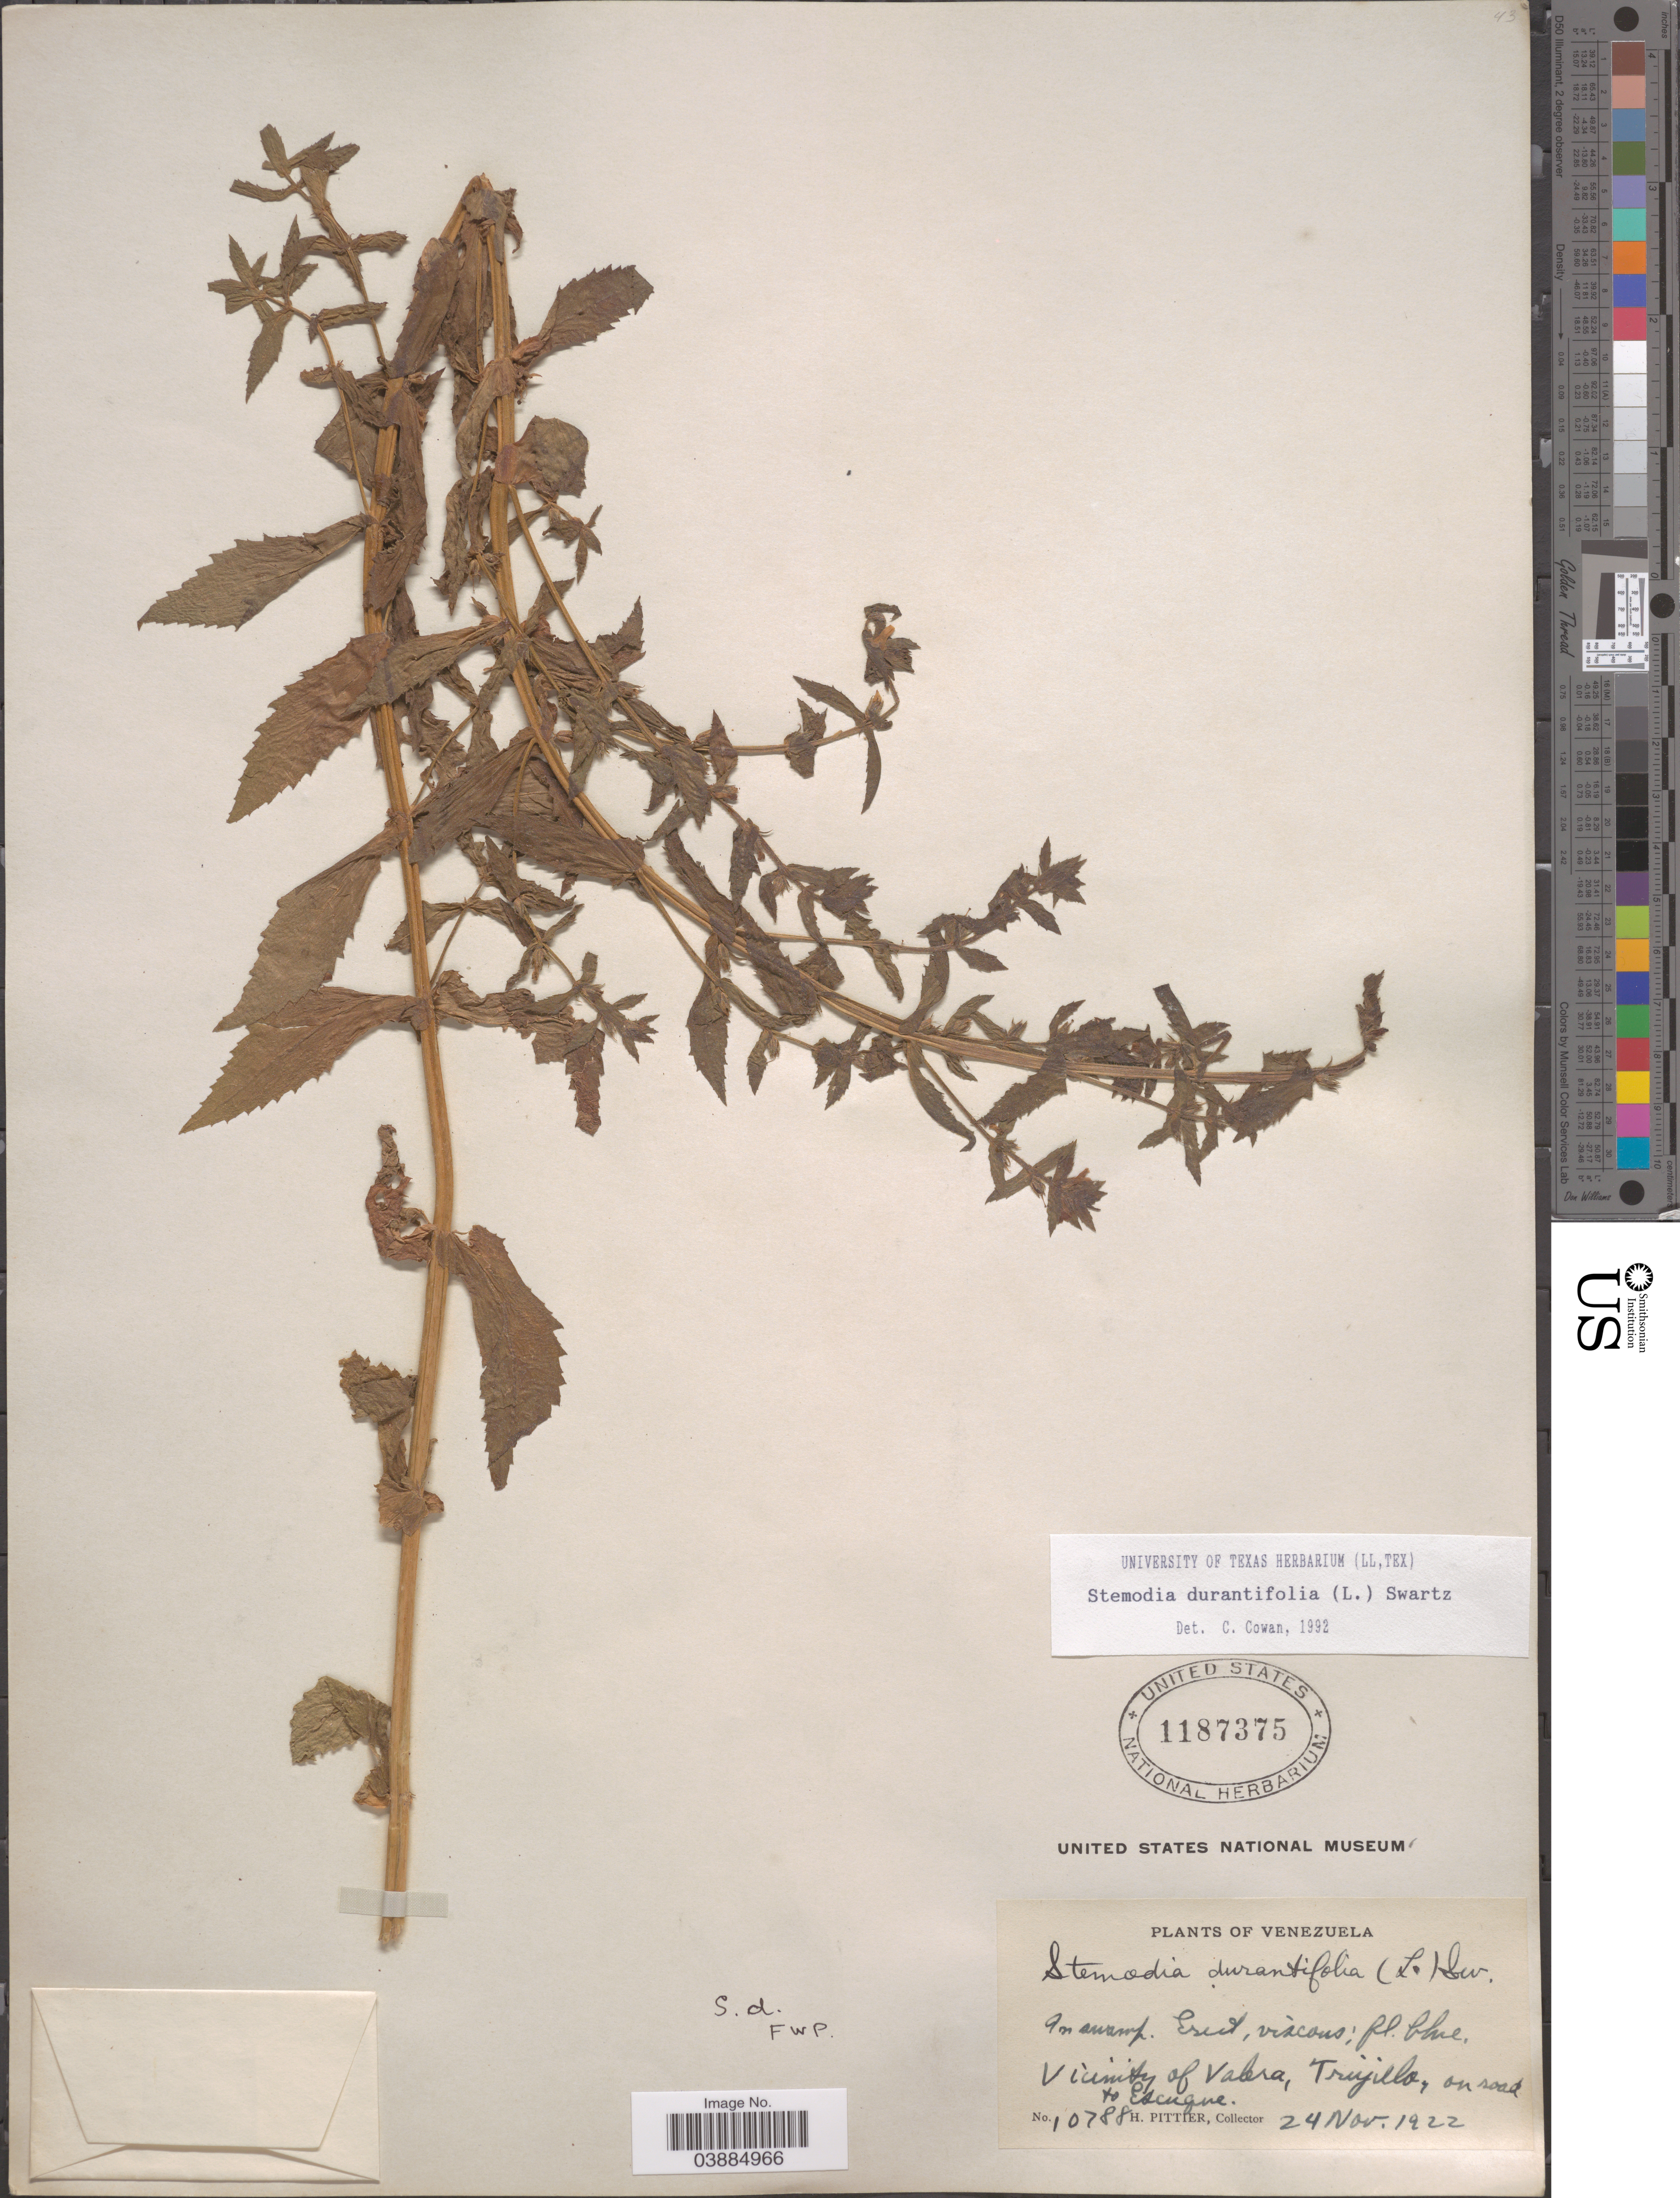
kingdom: Plantae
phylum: Tracheophyta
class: Magnoliopsida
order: Lamiales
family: Plantaginaceae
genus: Stemodia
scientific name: Stemodia durantifolia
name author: (L.) Sw.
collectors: H. F. Pittier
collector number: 10788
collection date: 1922-11-24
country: Venezuela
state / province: Trujillo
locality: Vicinity of Valera, on road to Escugua.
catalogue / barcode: US 1187375